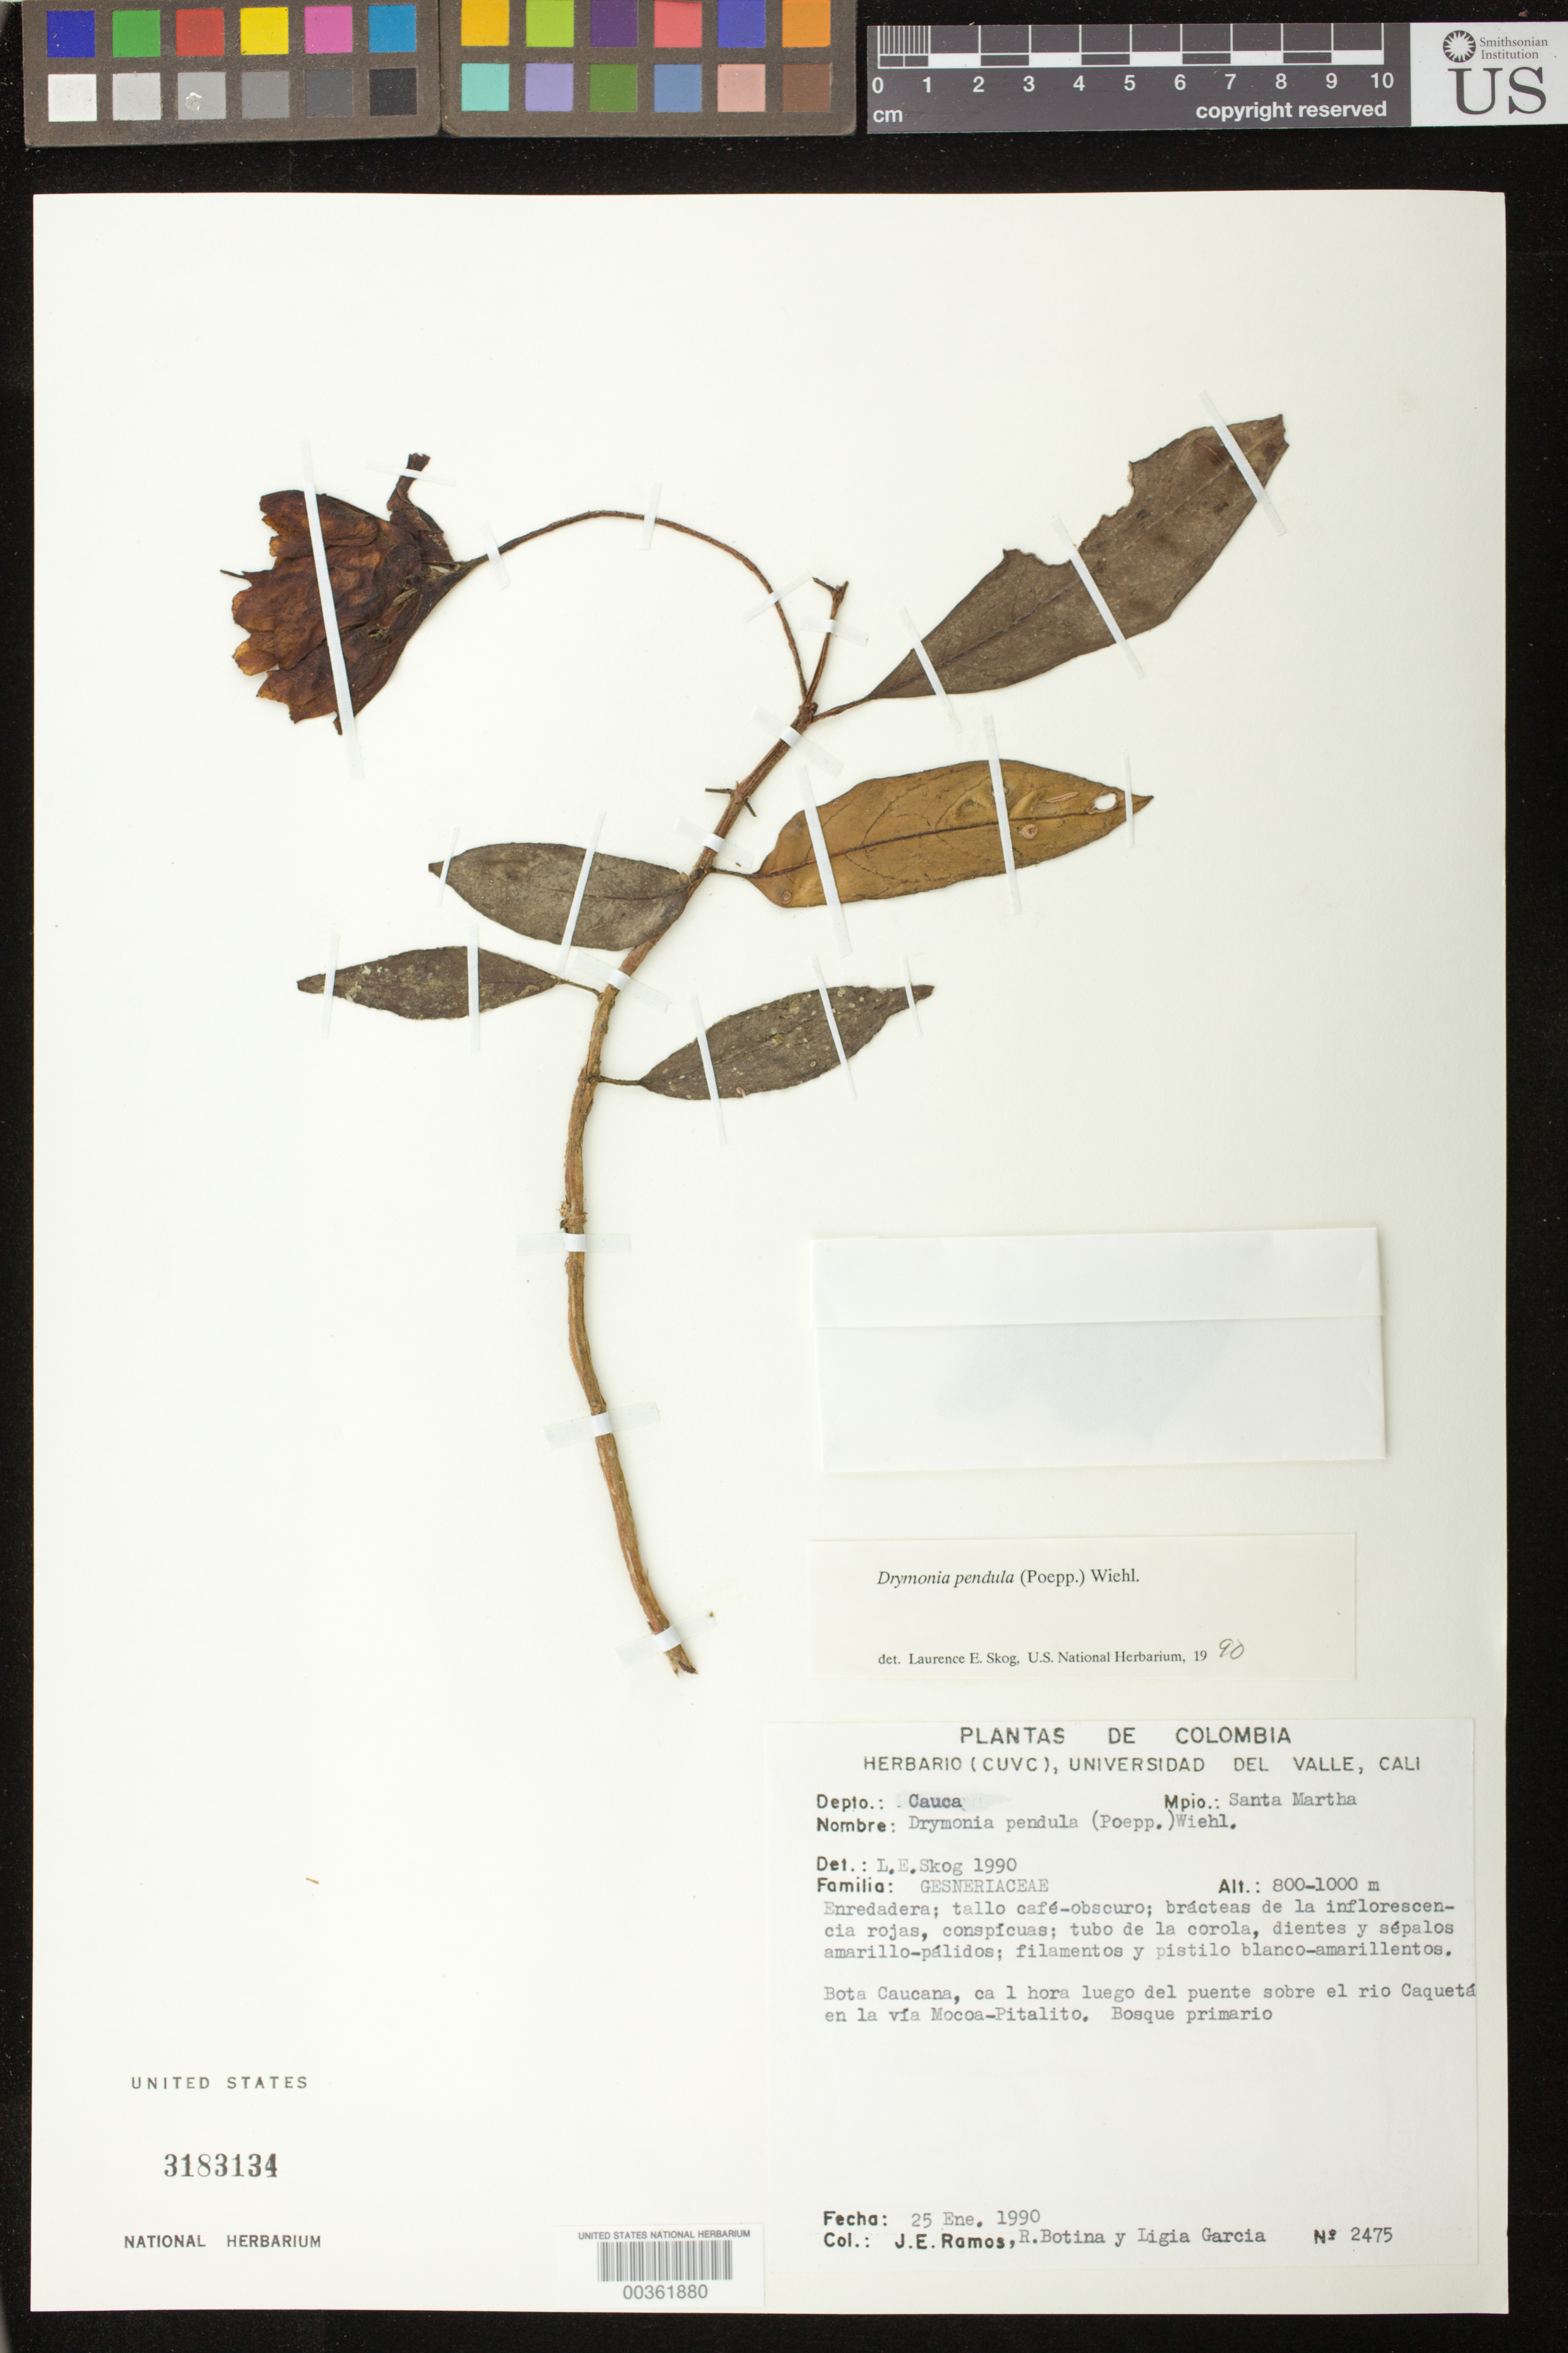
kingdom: Plantae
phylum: Tracheophyta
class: Magnoliopsida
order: Lamiales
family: Gesneriaceae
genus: Drymonia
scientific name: Drymonia pendula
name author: (Poepp.) Wiehler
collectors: J. E. Ramos, R. Botina & L. Garcia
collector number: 2475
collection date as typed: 25 Jan 1990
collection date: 1990-01-25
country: Colombia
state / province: Cauca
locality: Mpio, Santa Martha, Bota Caucana, ca 1 hora luego del puente sobre el Rio Caqueta en la via Mocoa-Pitalito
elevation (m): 800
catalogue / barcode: US 3183134